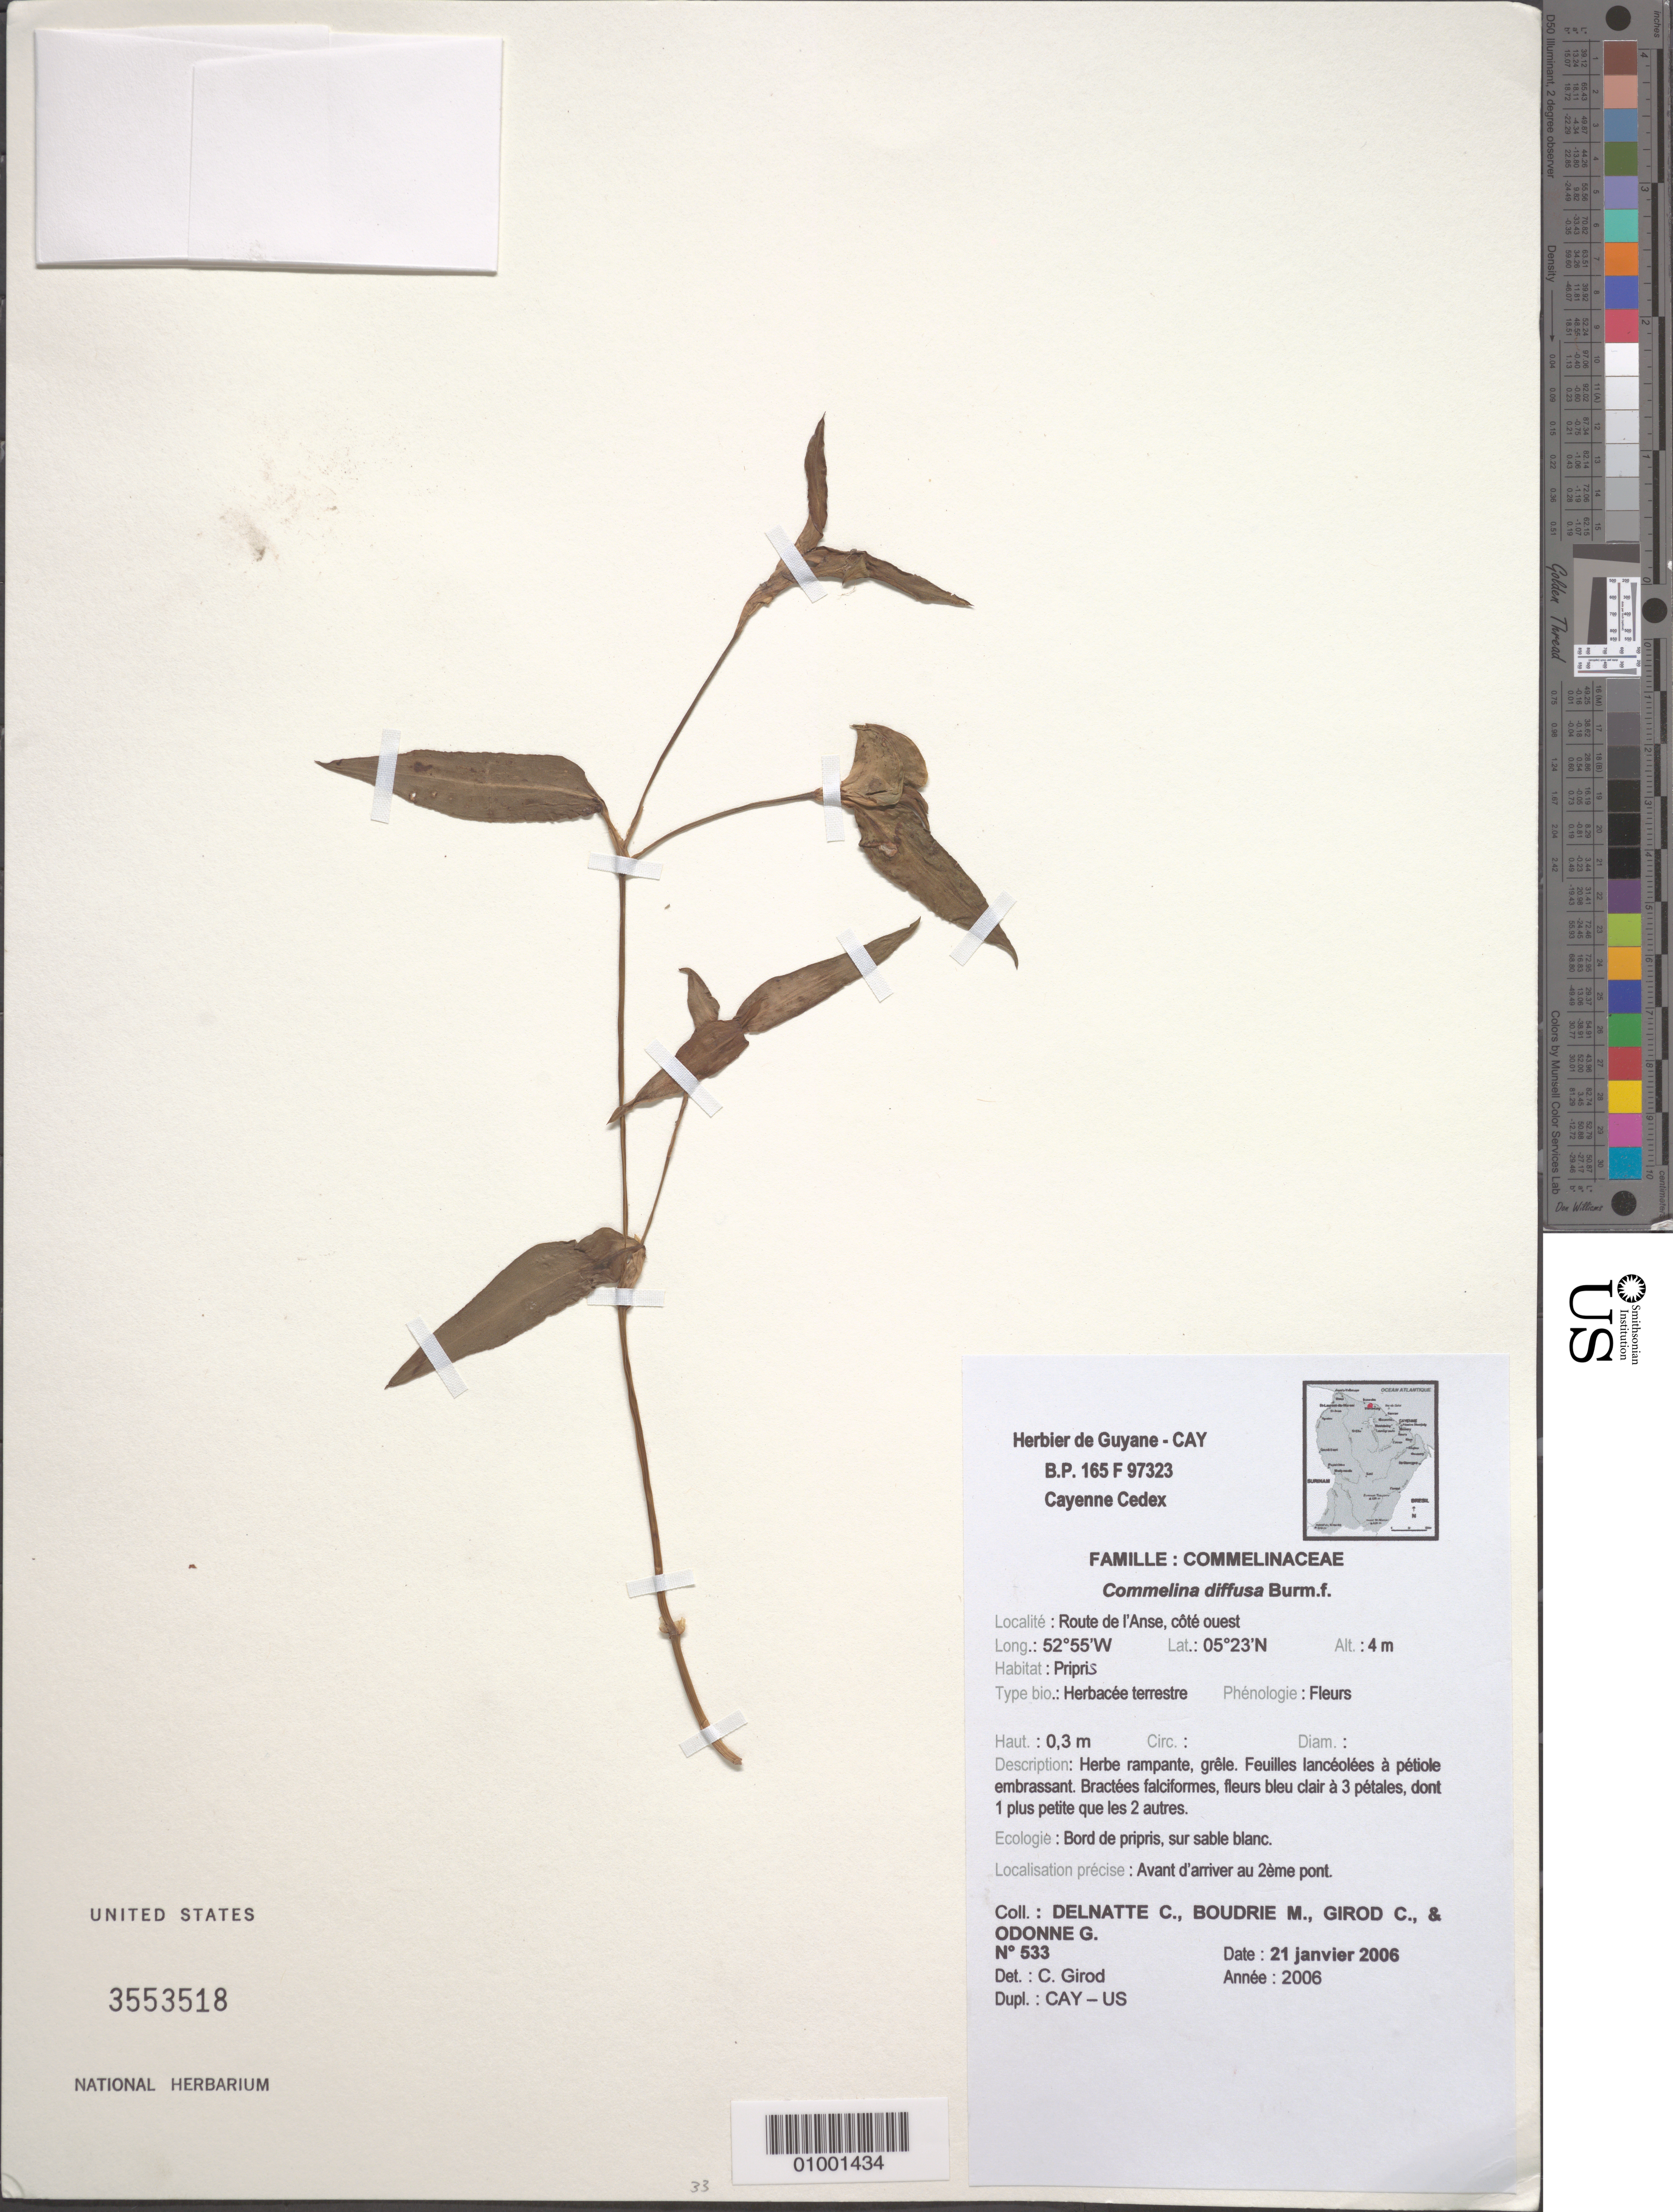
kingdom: Plantae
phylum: Tracheophyta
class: Liliopsida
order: Commelinales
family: Commelinaceae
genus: Commelina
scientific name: Commelina diffusa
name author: Burm. f.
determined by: Girod, C.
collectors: C. Delnatte, M. Boudrie, C. Girod & G. Odonne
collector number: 533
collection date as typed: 21-Jan-06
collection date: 2006-01-21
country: French Guiana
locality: Route de l'Anse, cote ouest. Avant d'arriver au 2eme pont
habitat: Bord de pripris, sur sable blanc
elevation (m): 4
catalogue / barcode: US 3553518